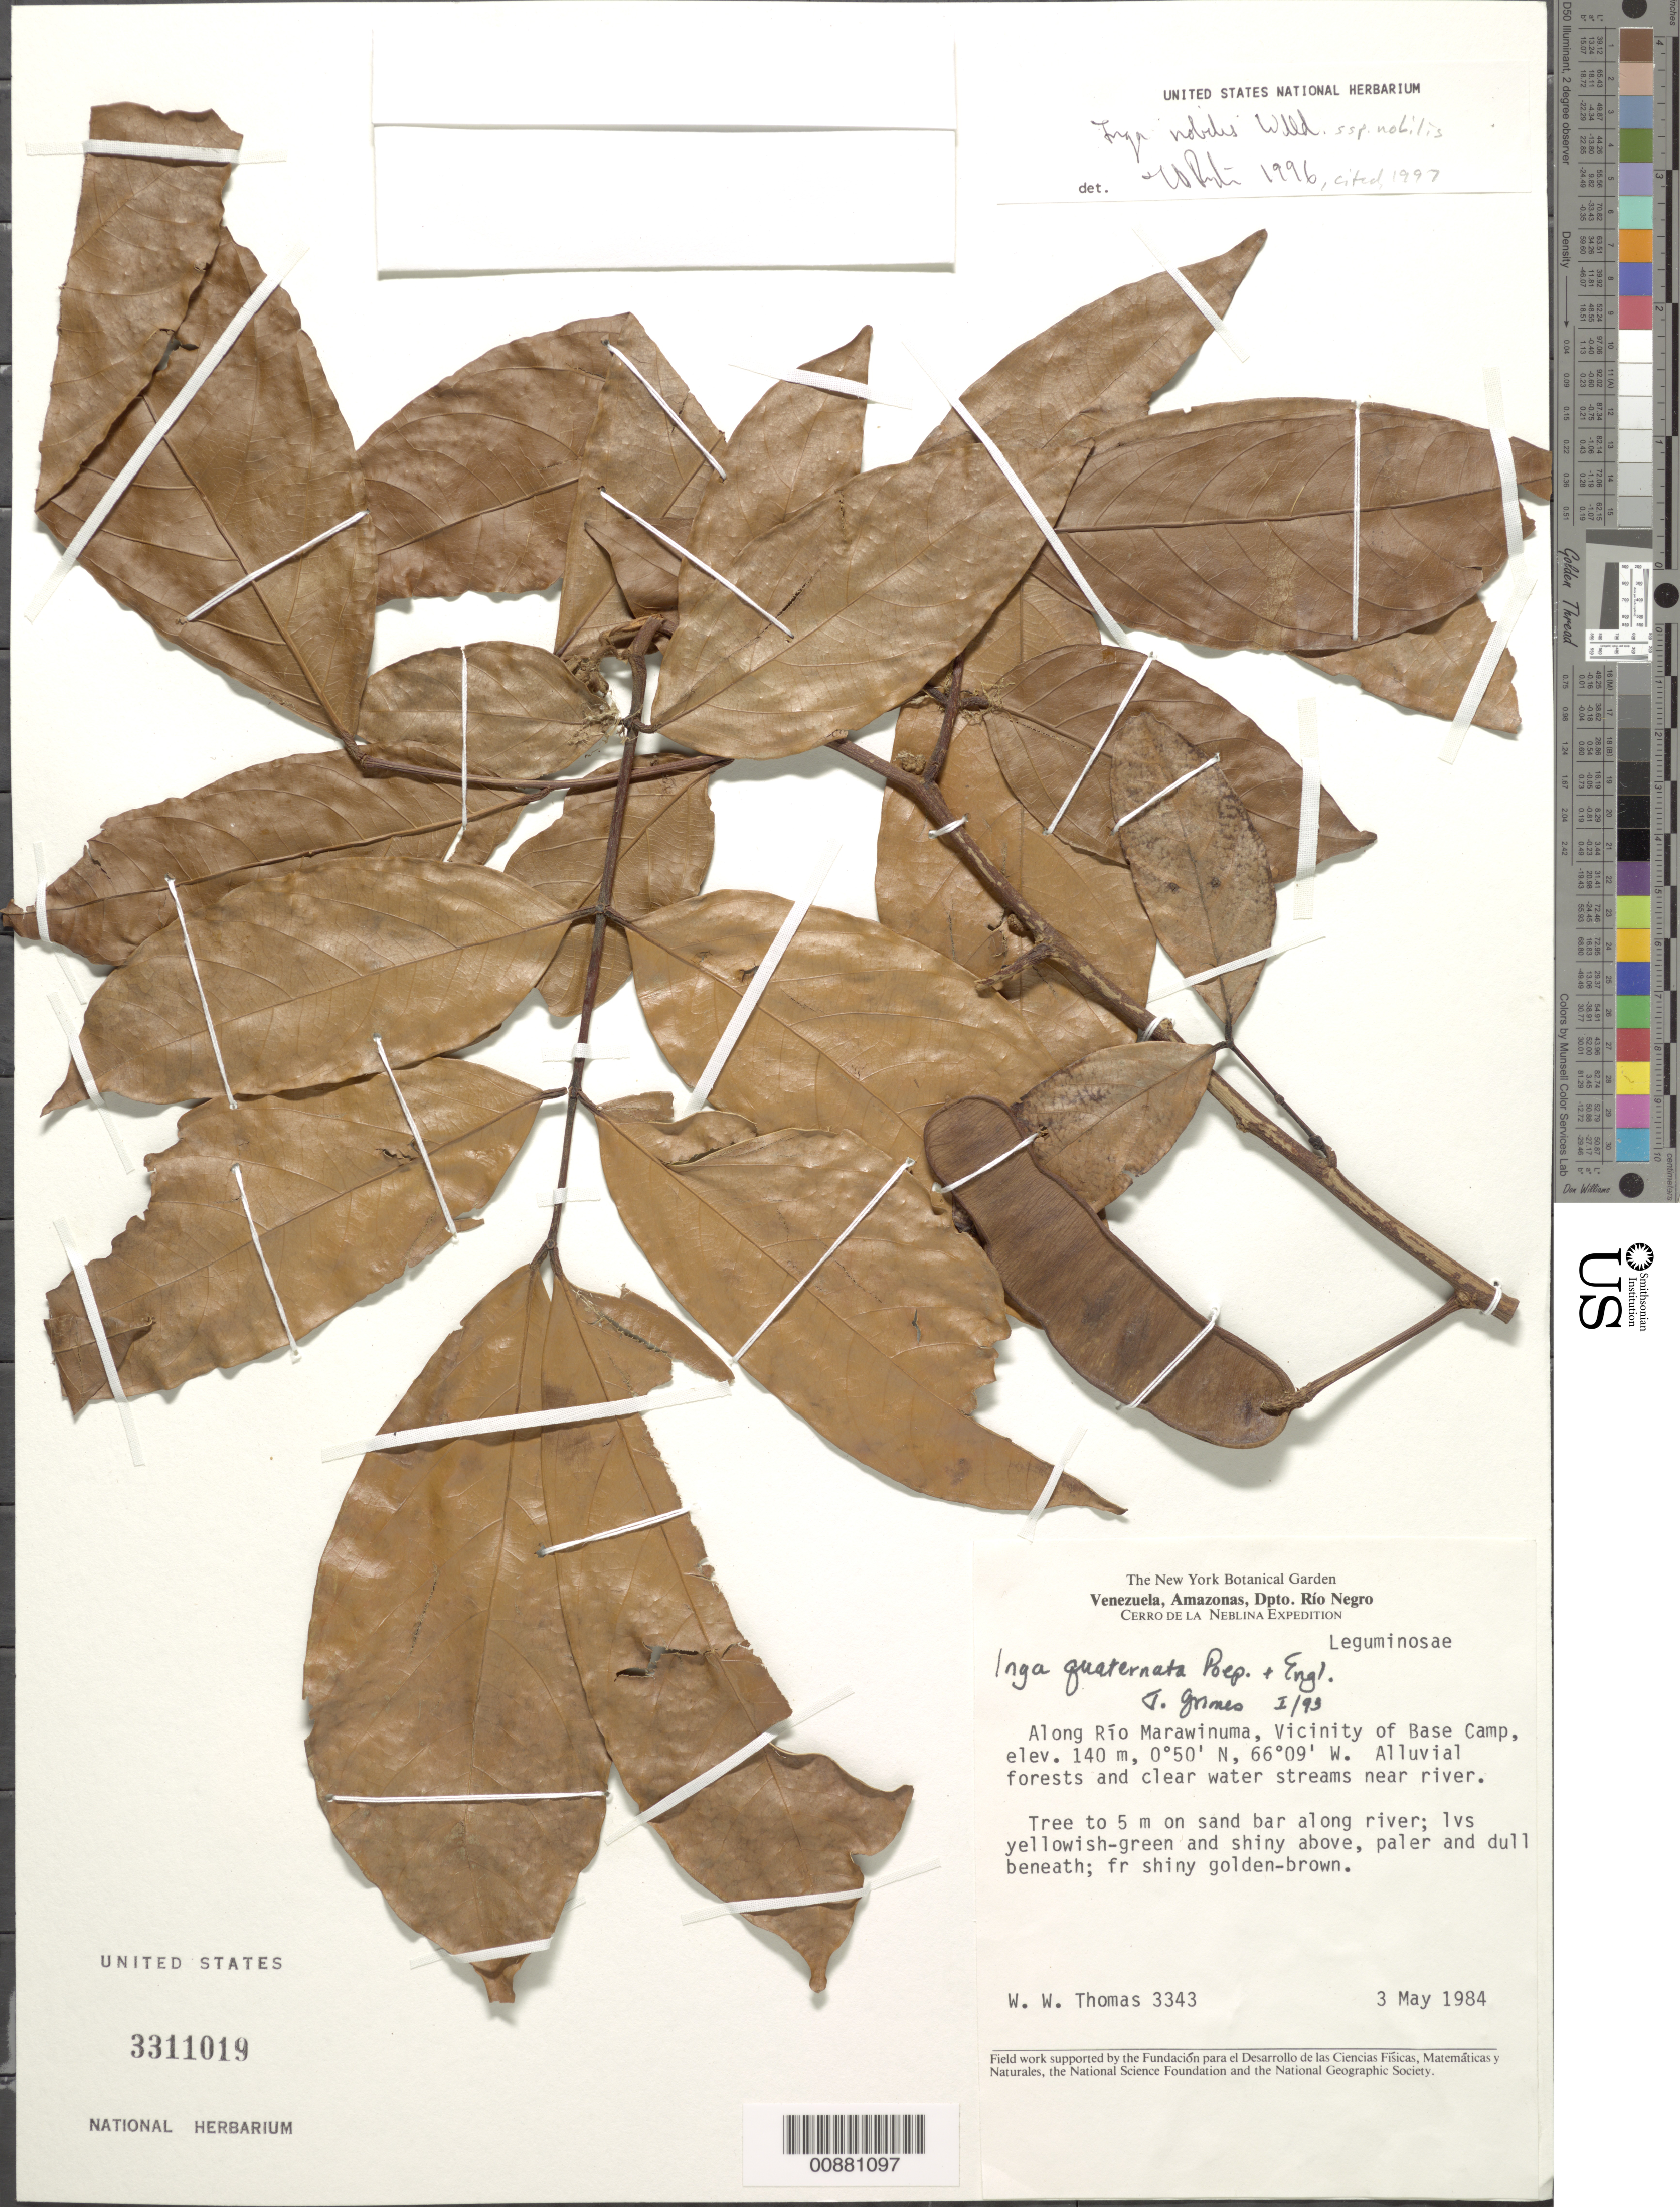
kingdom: Plantae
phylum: Tracheophyta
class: Magnoliopsida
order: Fabales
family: Fabaceae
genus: Inga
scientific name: Inga nobilis subsp. nobilis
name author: Willd.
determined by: Pennington, T. D., (K)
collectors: W. W. Thomas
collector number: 3343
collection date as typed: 3-May-84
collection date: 1984-05-03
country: Venezuela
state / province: Amazonas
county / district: Río Negro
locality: Cerro de La Neblina, along Río Marawinuma, vicinity of base camp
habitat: Alluvial forest and clear water streams near river; on sand bar along river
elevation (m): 140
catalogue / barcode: US 3311019